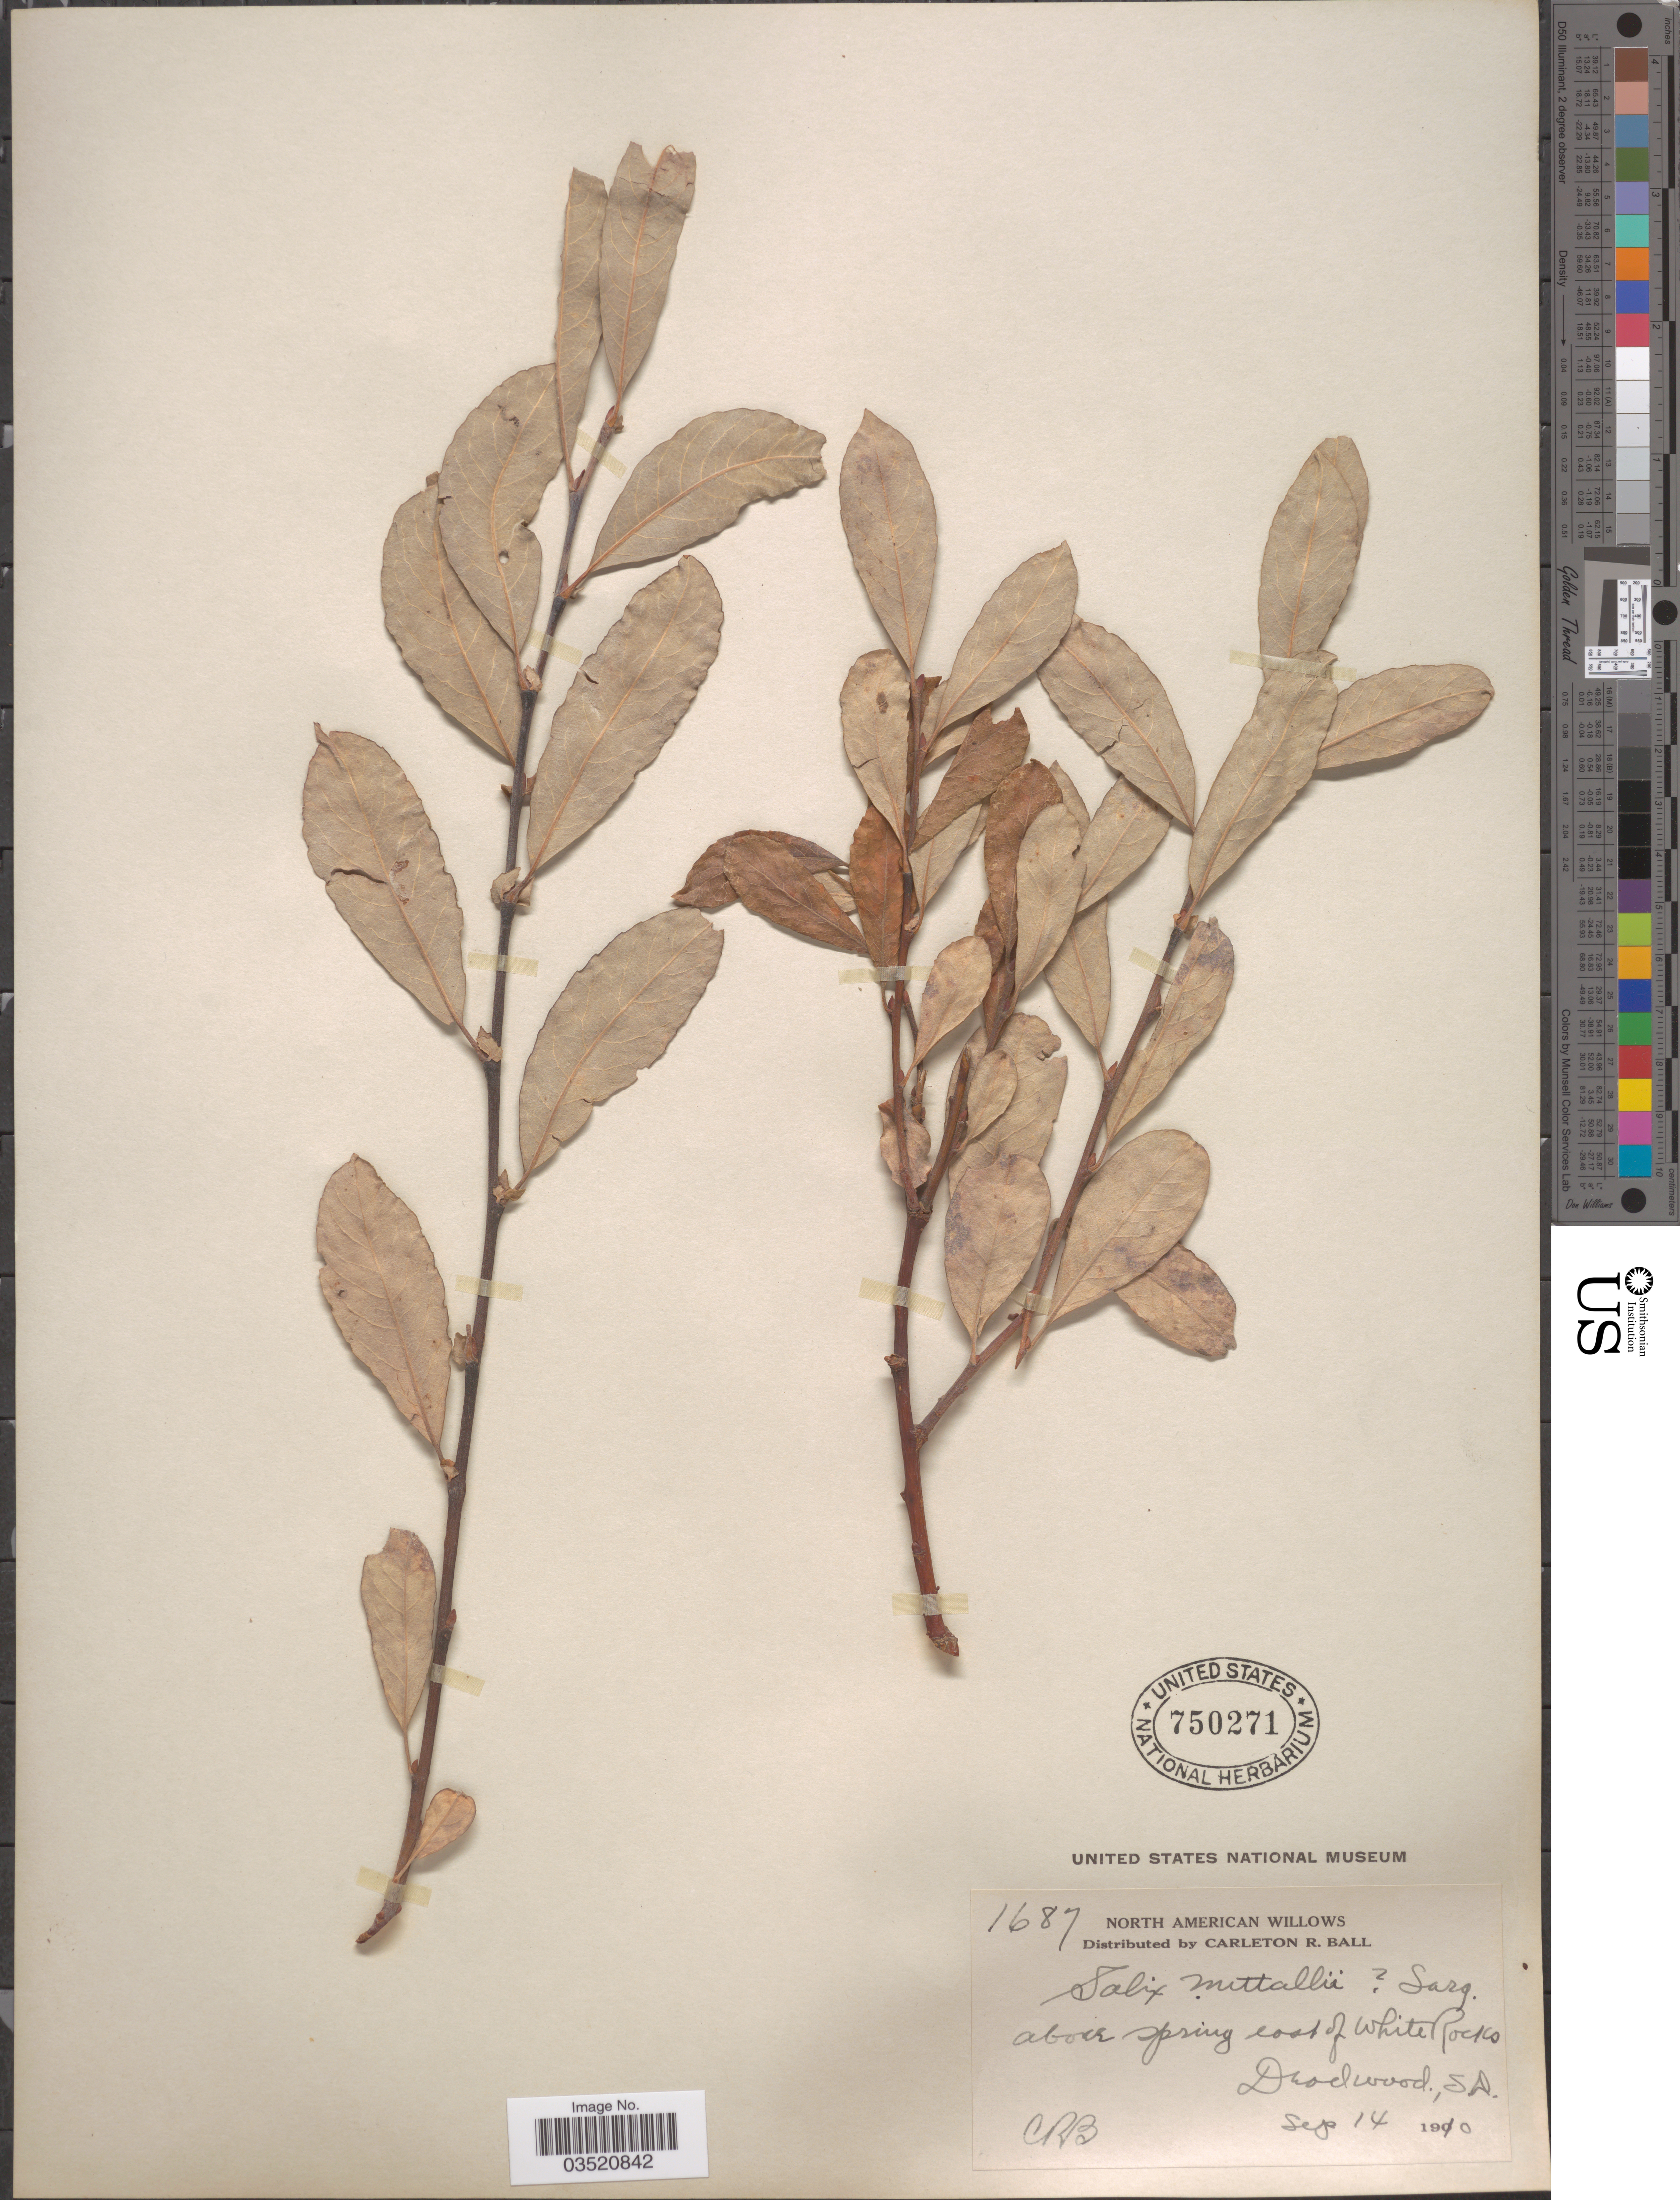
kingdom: Plantae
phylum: Tracheophyta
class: Magnoliopsida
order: Malpighiales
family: Salicaceae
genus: Salix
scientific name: Salix scouleriana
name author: Barratt ex Hook.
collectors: C. R. Ball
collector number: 1687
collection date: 1910-09-14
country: United States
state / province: South Dakota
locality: Above spring east of White Rocks, Deadwood.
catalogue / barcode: US 750271